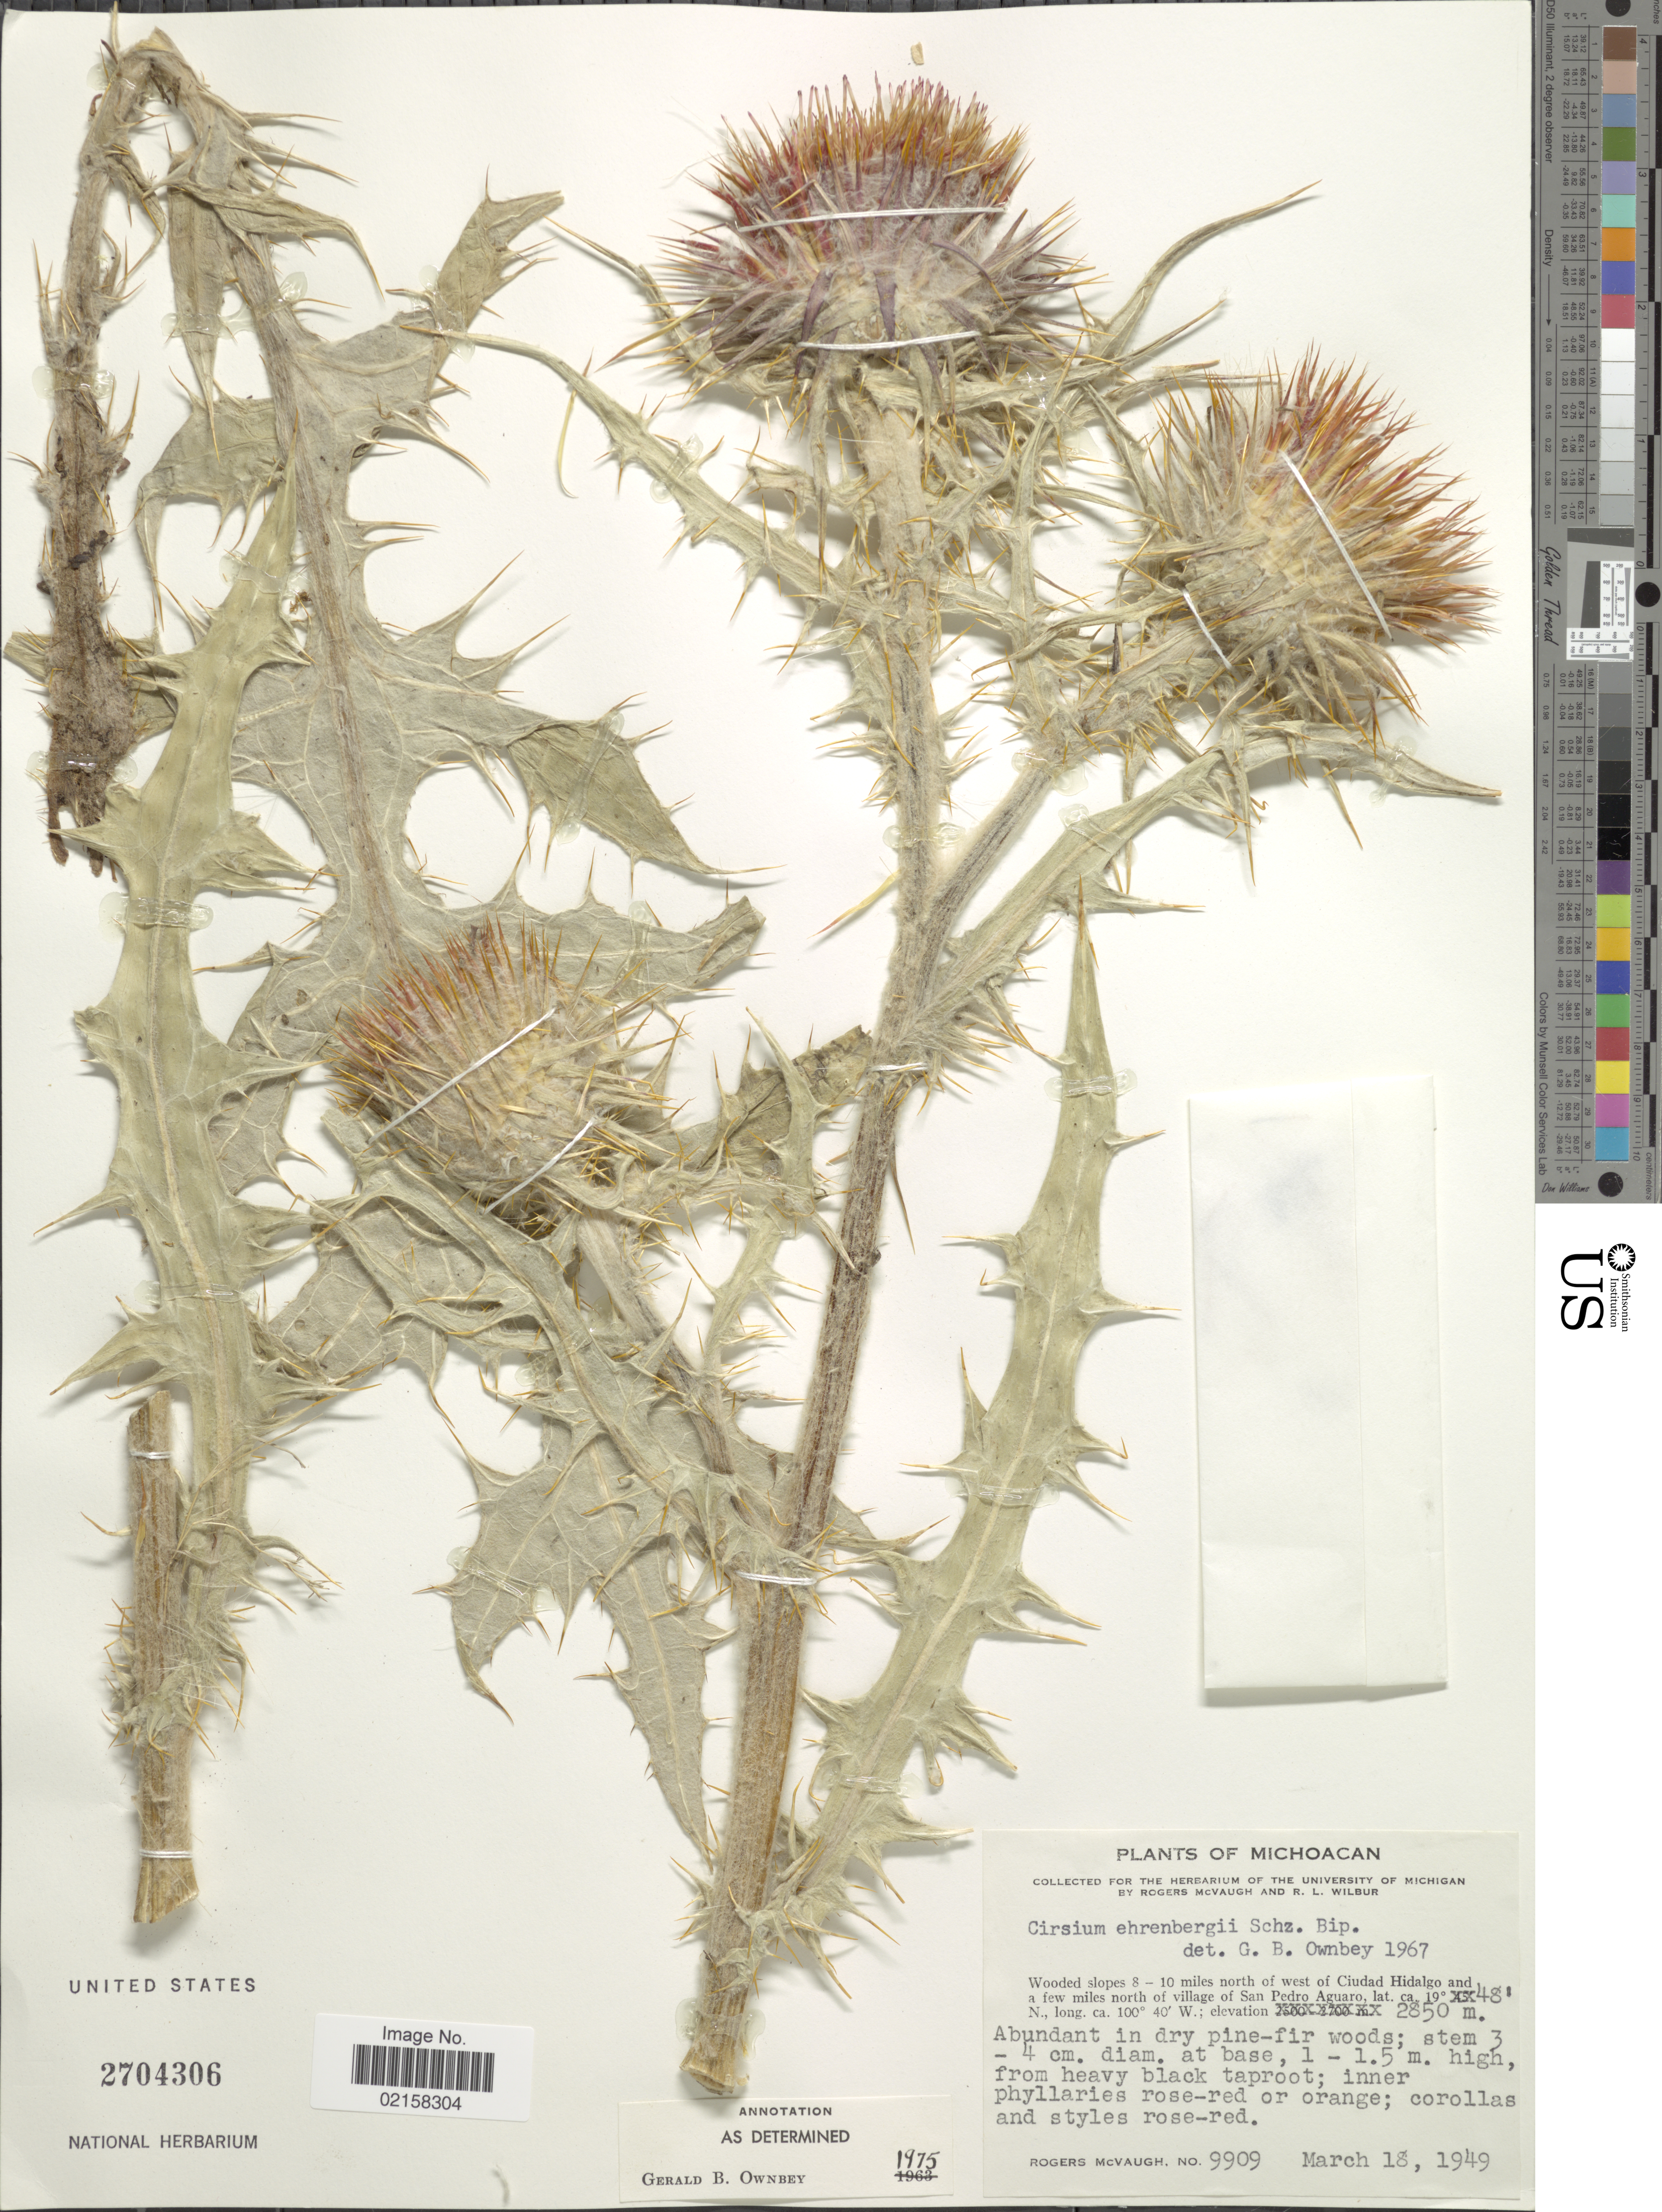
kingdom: Plantae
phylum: Tracheophyta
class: Magnoliopsida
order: Asterales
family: Asteraceae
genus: Cirsium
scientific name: Cirsium ehrenbergii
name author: Sch. Bip.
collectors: R. McVaugh & R. L. Wilbur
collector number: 9909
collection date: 1949-03-18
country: Mexico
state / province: Michoacán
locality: Wooded slopes 8-10 miles north of west of Ciudad Hidalgo and a few miles north of village of San Pedro Aguaro.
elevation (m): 2850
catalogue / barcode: US 2704306